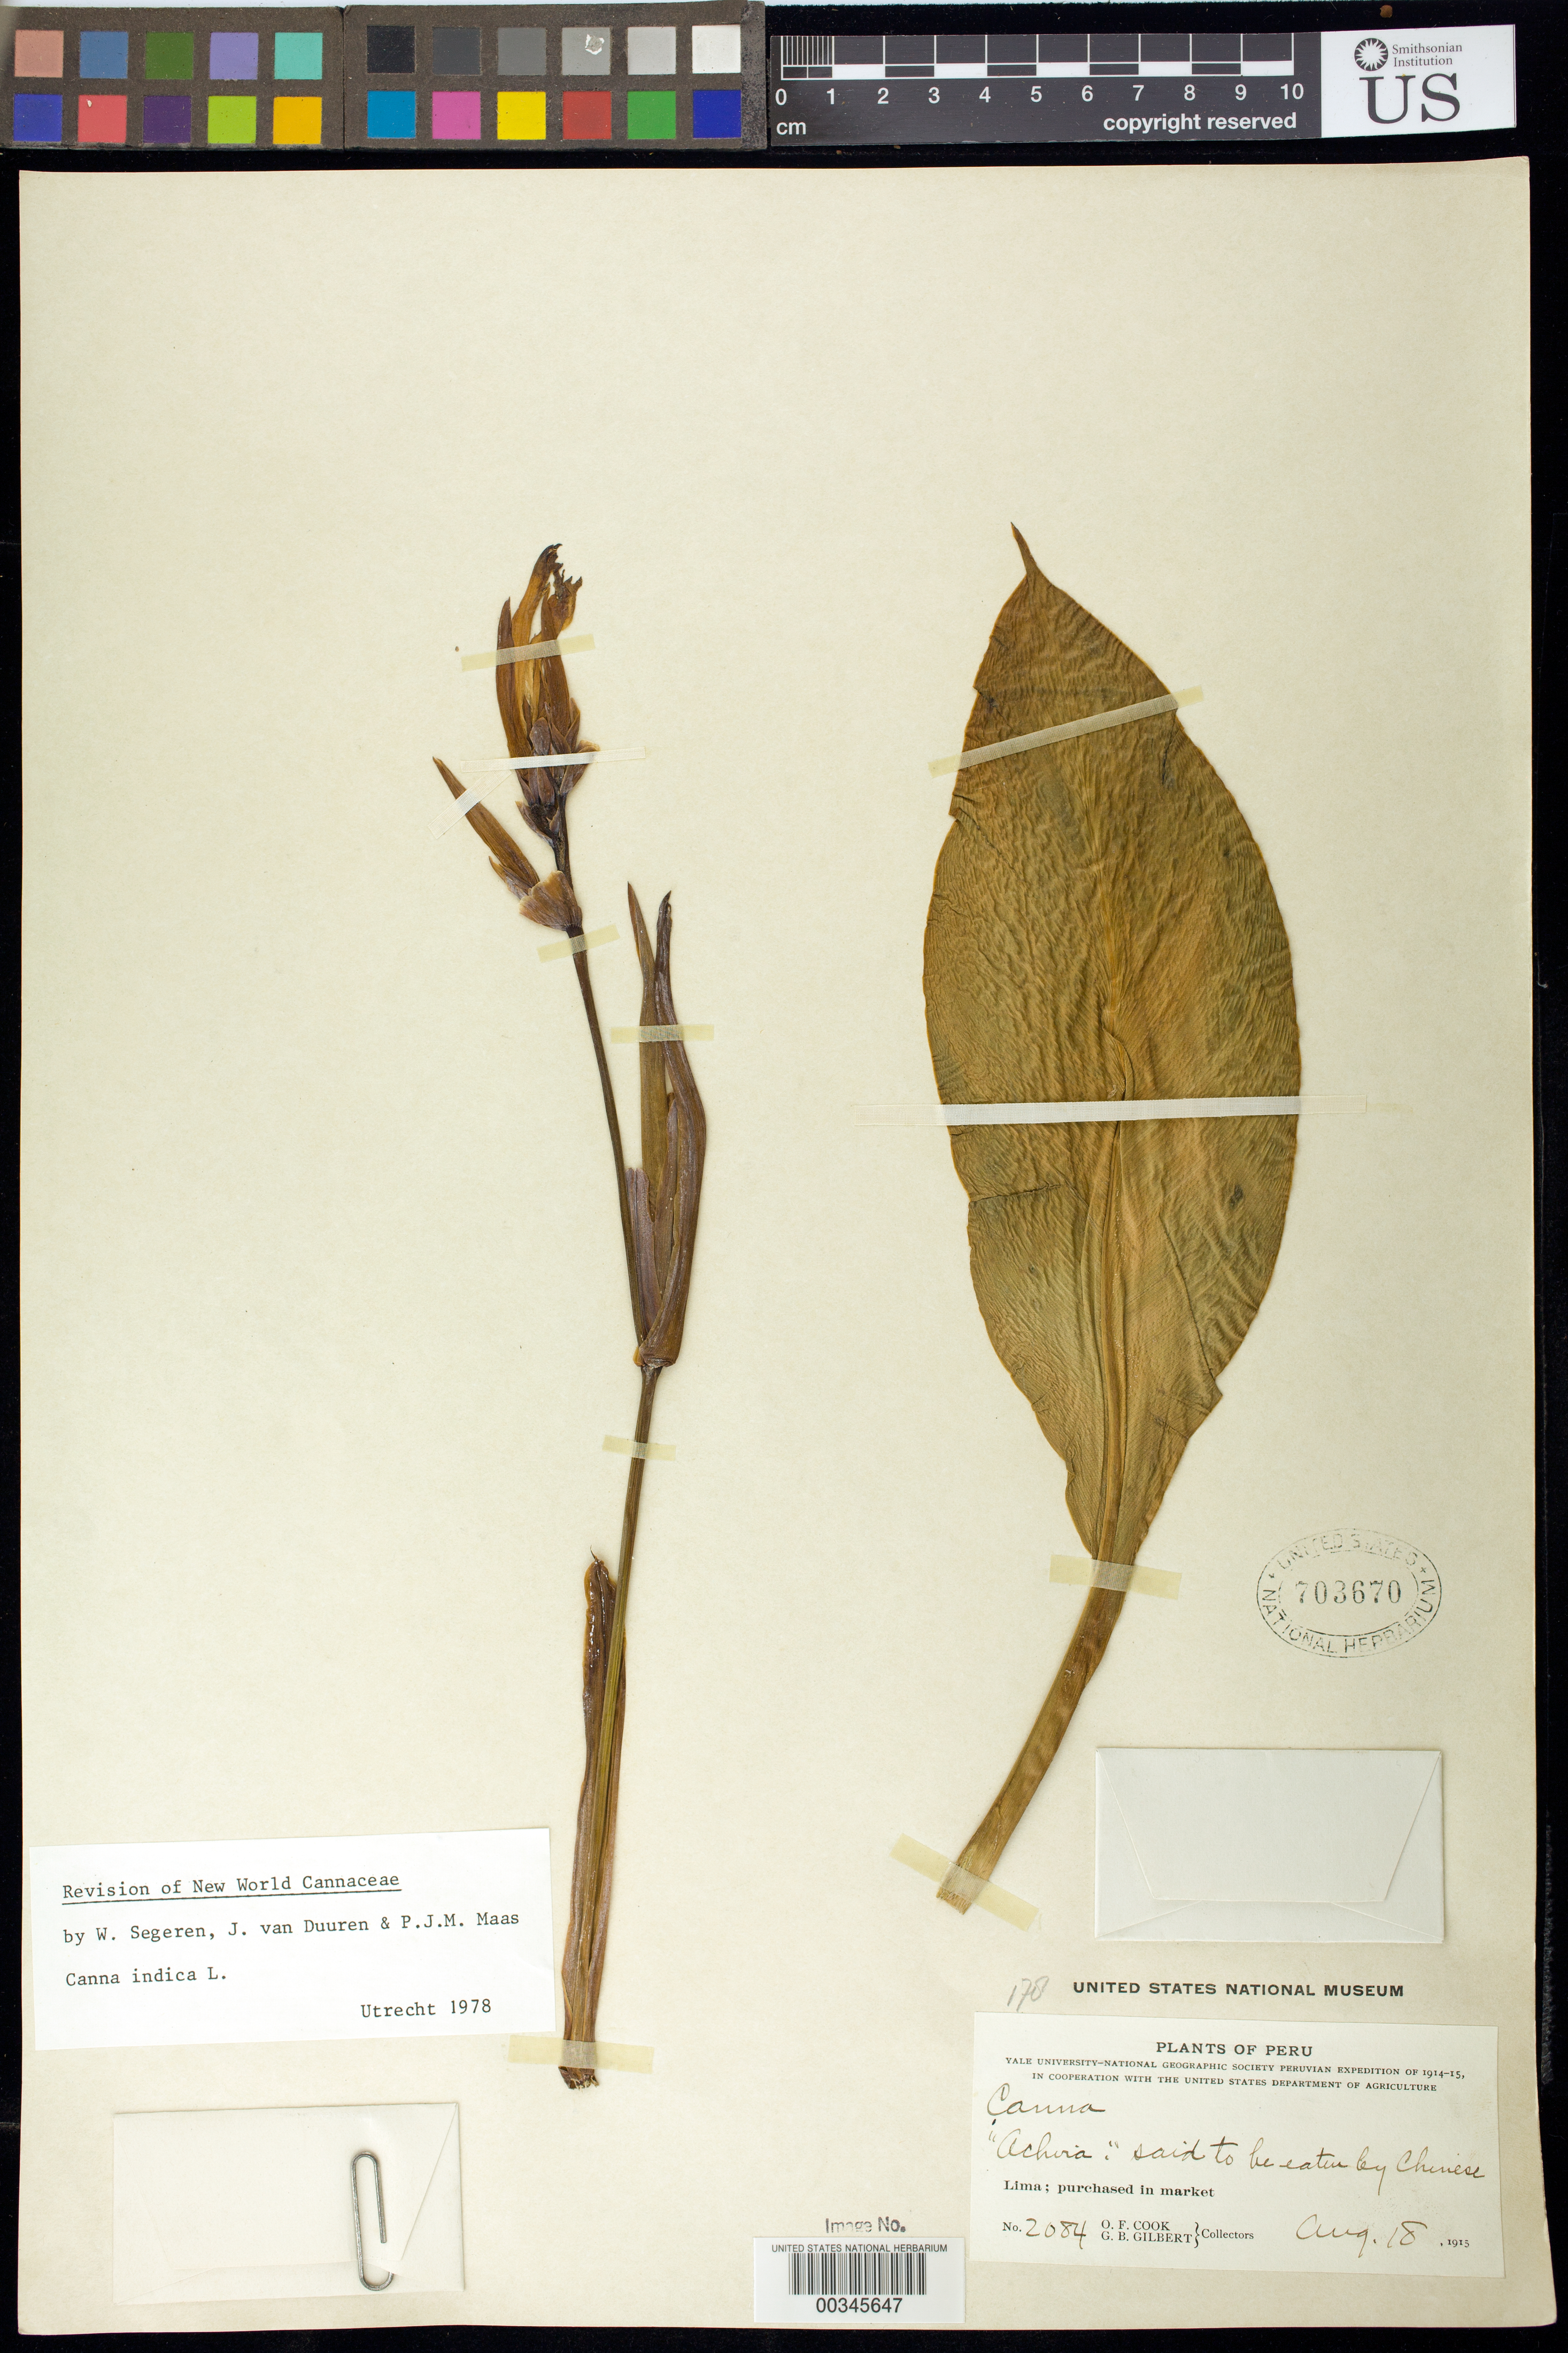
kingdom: Plantae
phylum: Tracheophyta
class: Liliopsida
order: Zingiberales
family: Cannaceae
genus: Canna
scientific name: Canna indica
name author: L.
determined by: Segeren, W.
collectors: O. F. Cook & G. B. Gilbert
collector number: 2084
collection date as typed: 18 Aug 1915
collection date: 1915-08-18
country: Peru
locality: Lima; purchased in market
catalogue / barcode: US 703670